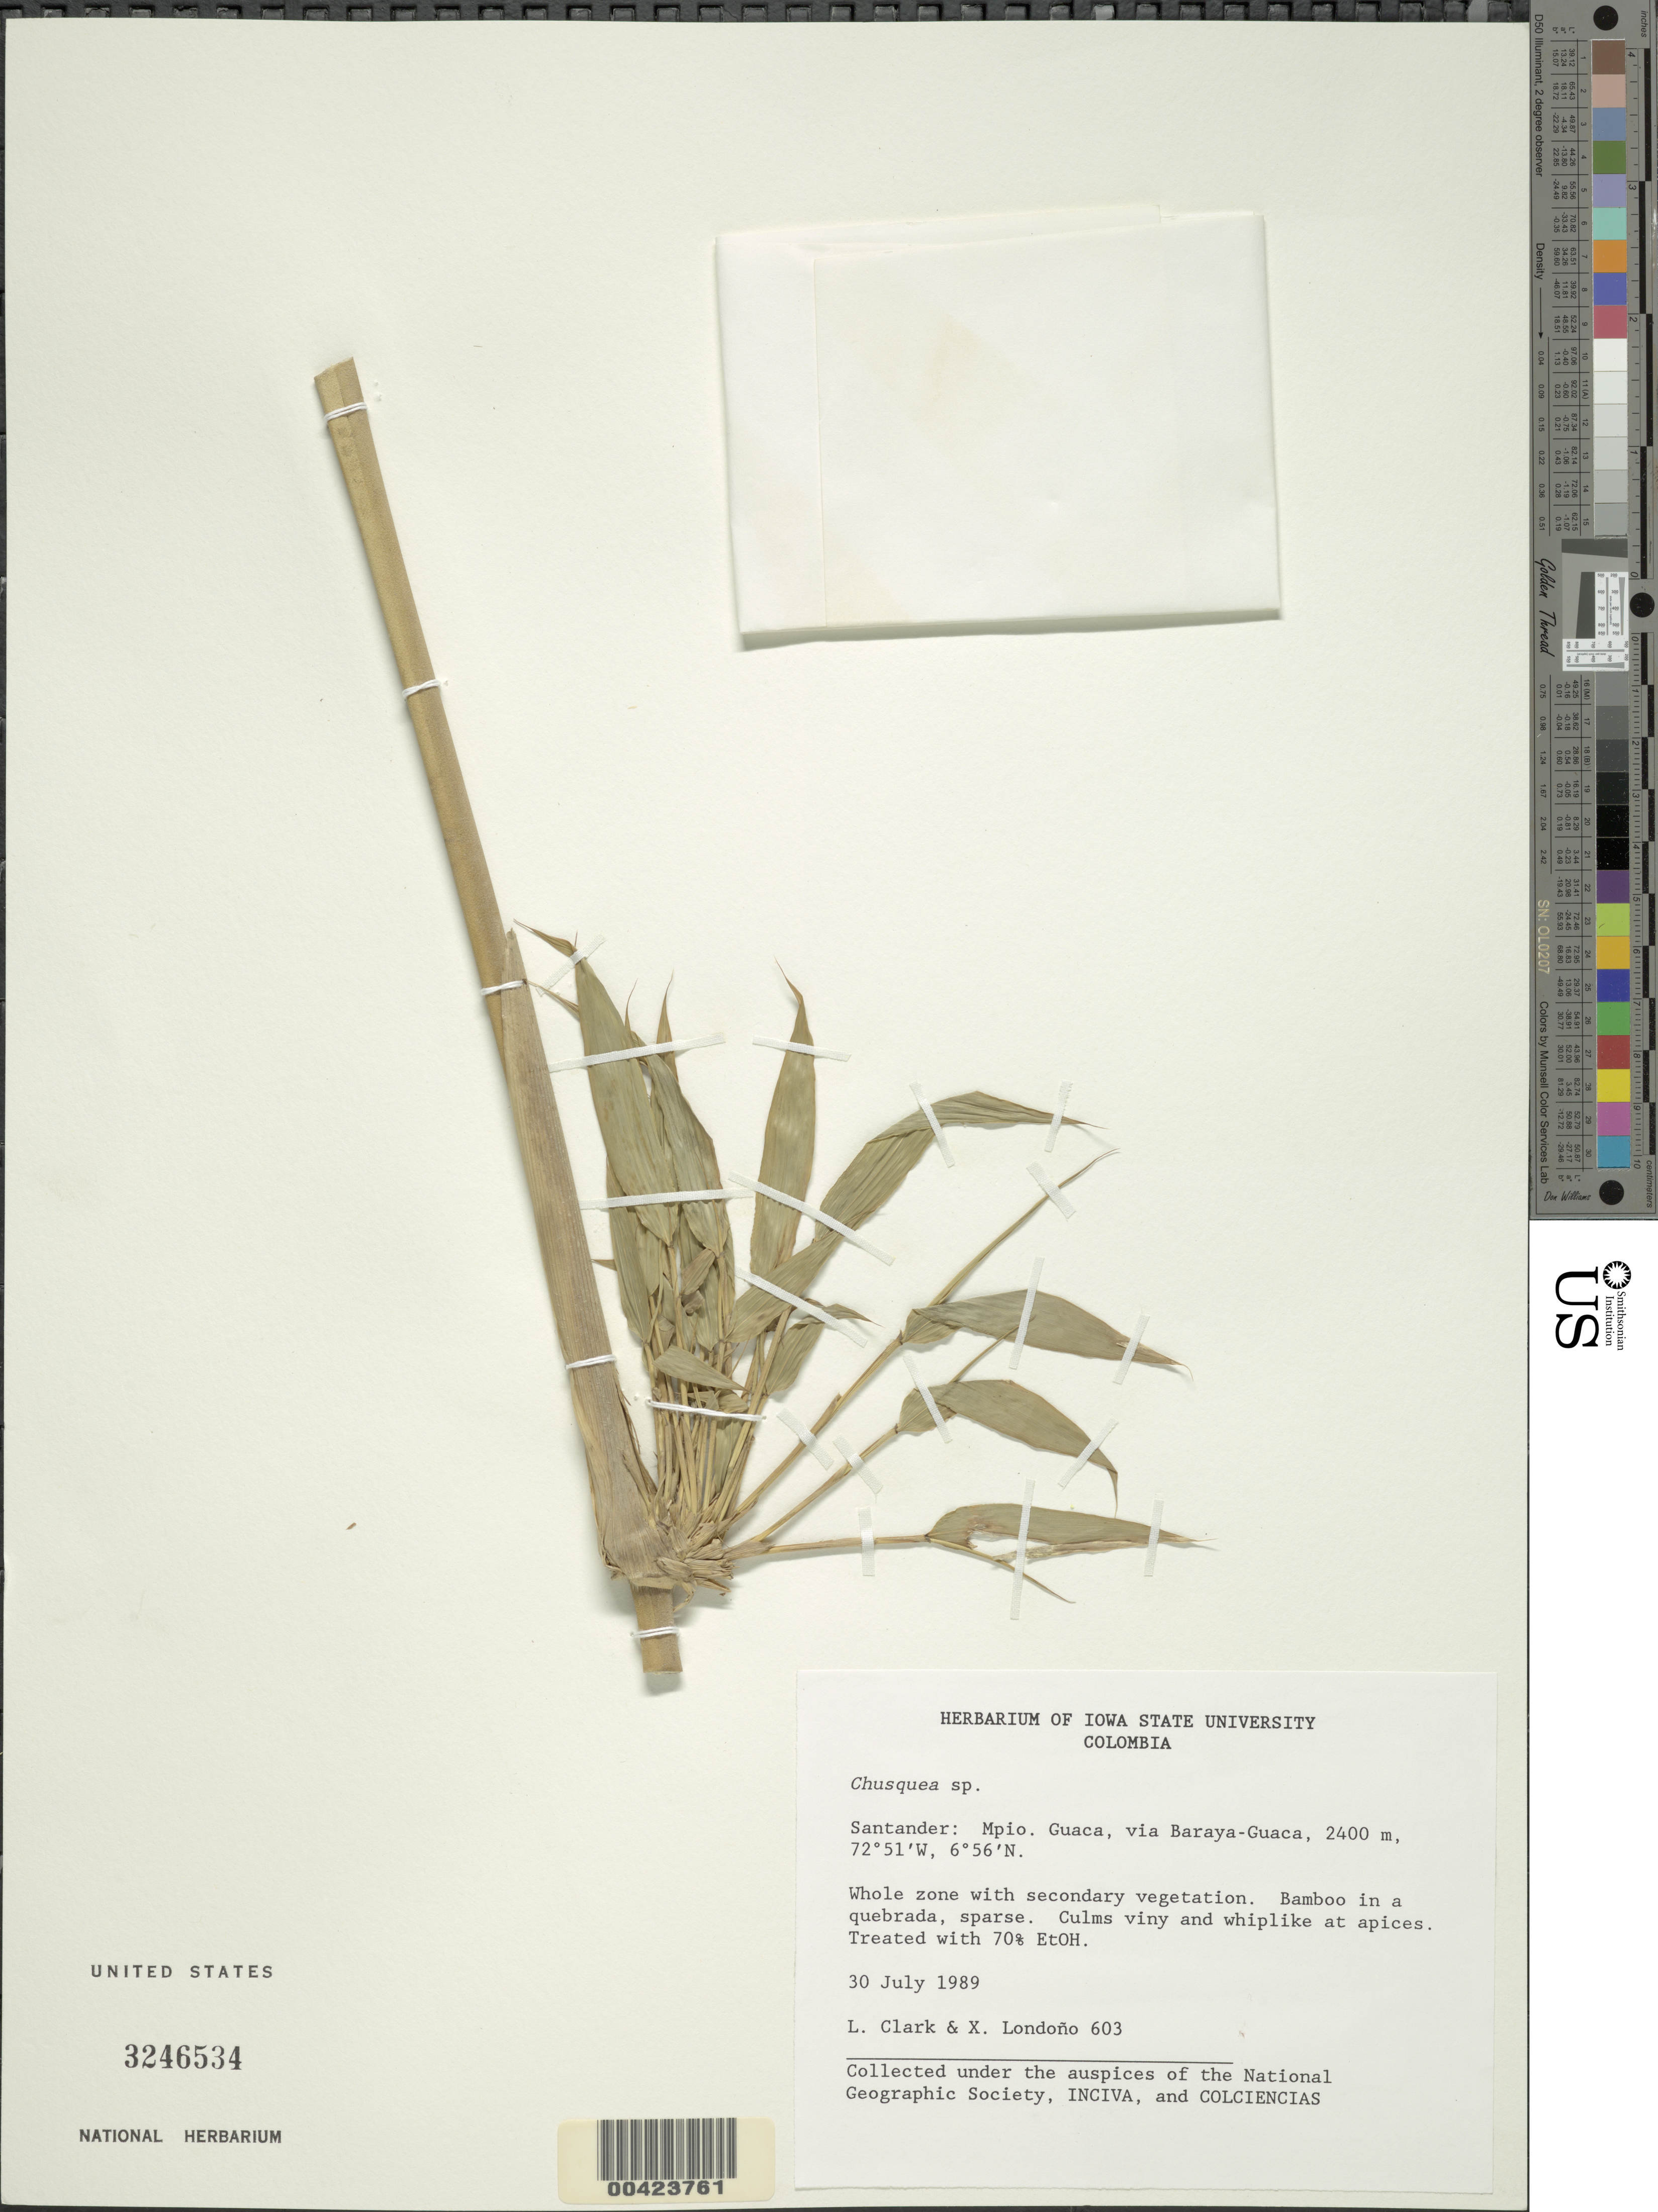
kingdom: Plantae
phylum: Tracheophyta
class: Liliopsida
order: Poales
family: Poaceae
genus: Chusquea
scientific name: Chusquea sp.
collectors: L. G. Clark & X. Londoño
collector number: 603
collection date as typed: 30 Jul 1989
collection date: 1989-07-30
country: Colombia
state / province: Santander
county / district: Guaca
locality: Via Baraya - Guaca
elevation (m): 2400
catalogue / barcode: US 3246534